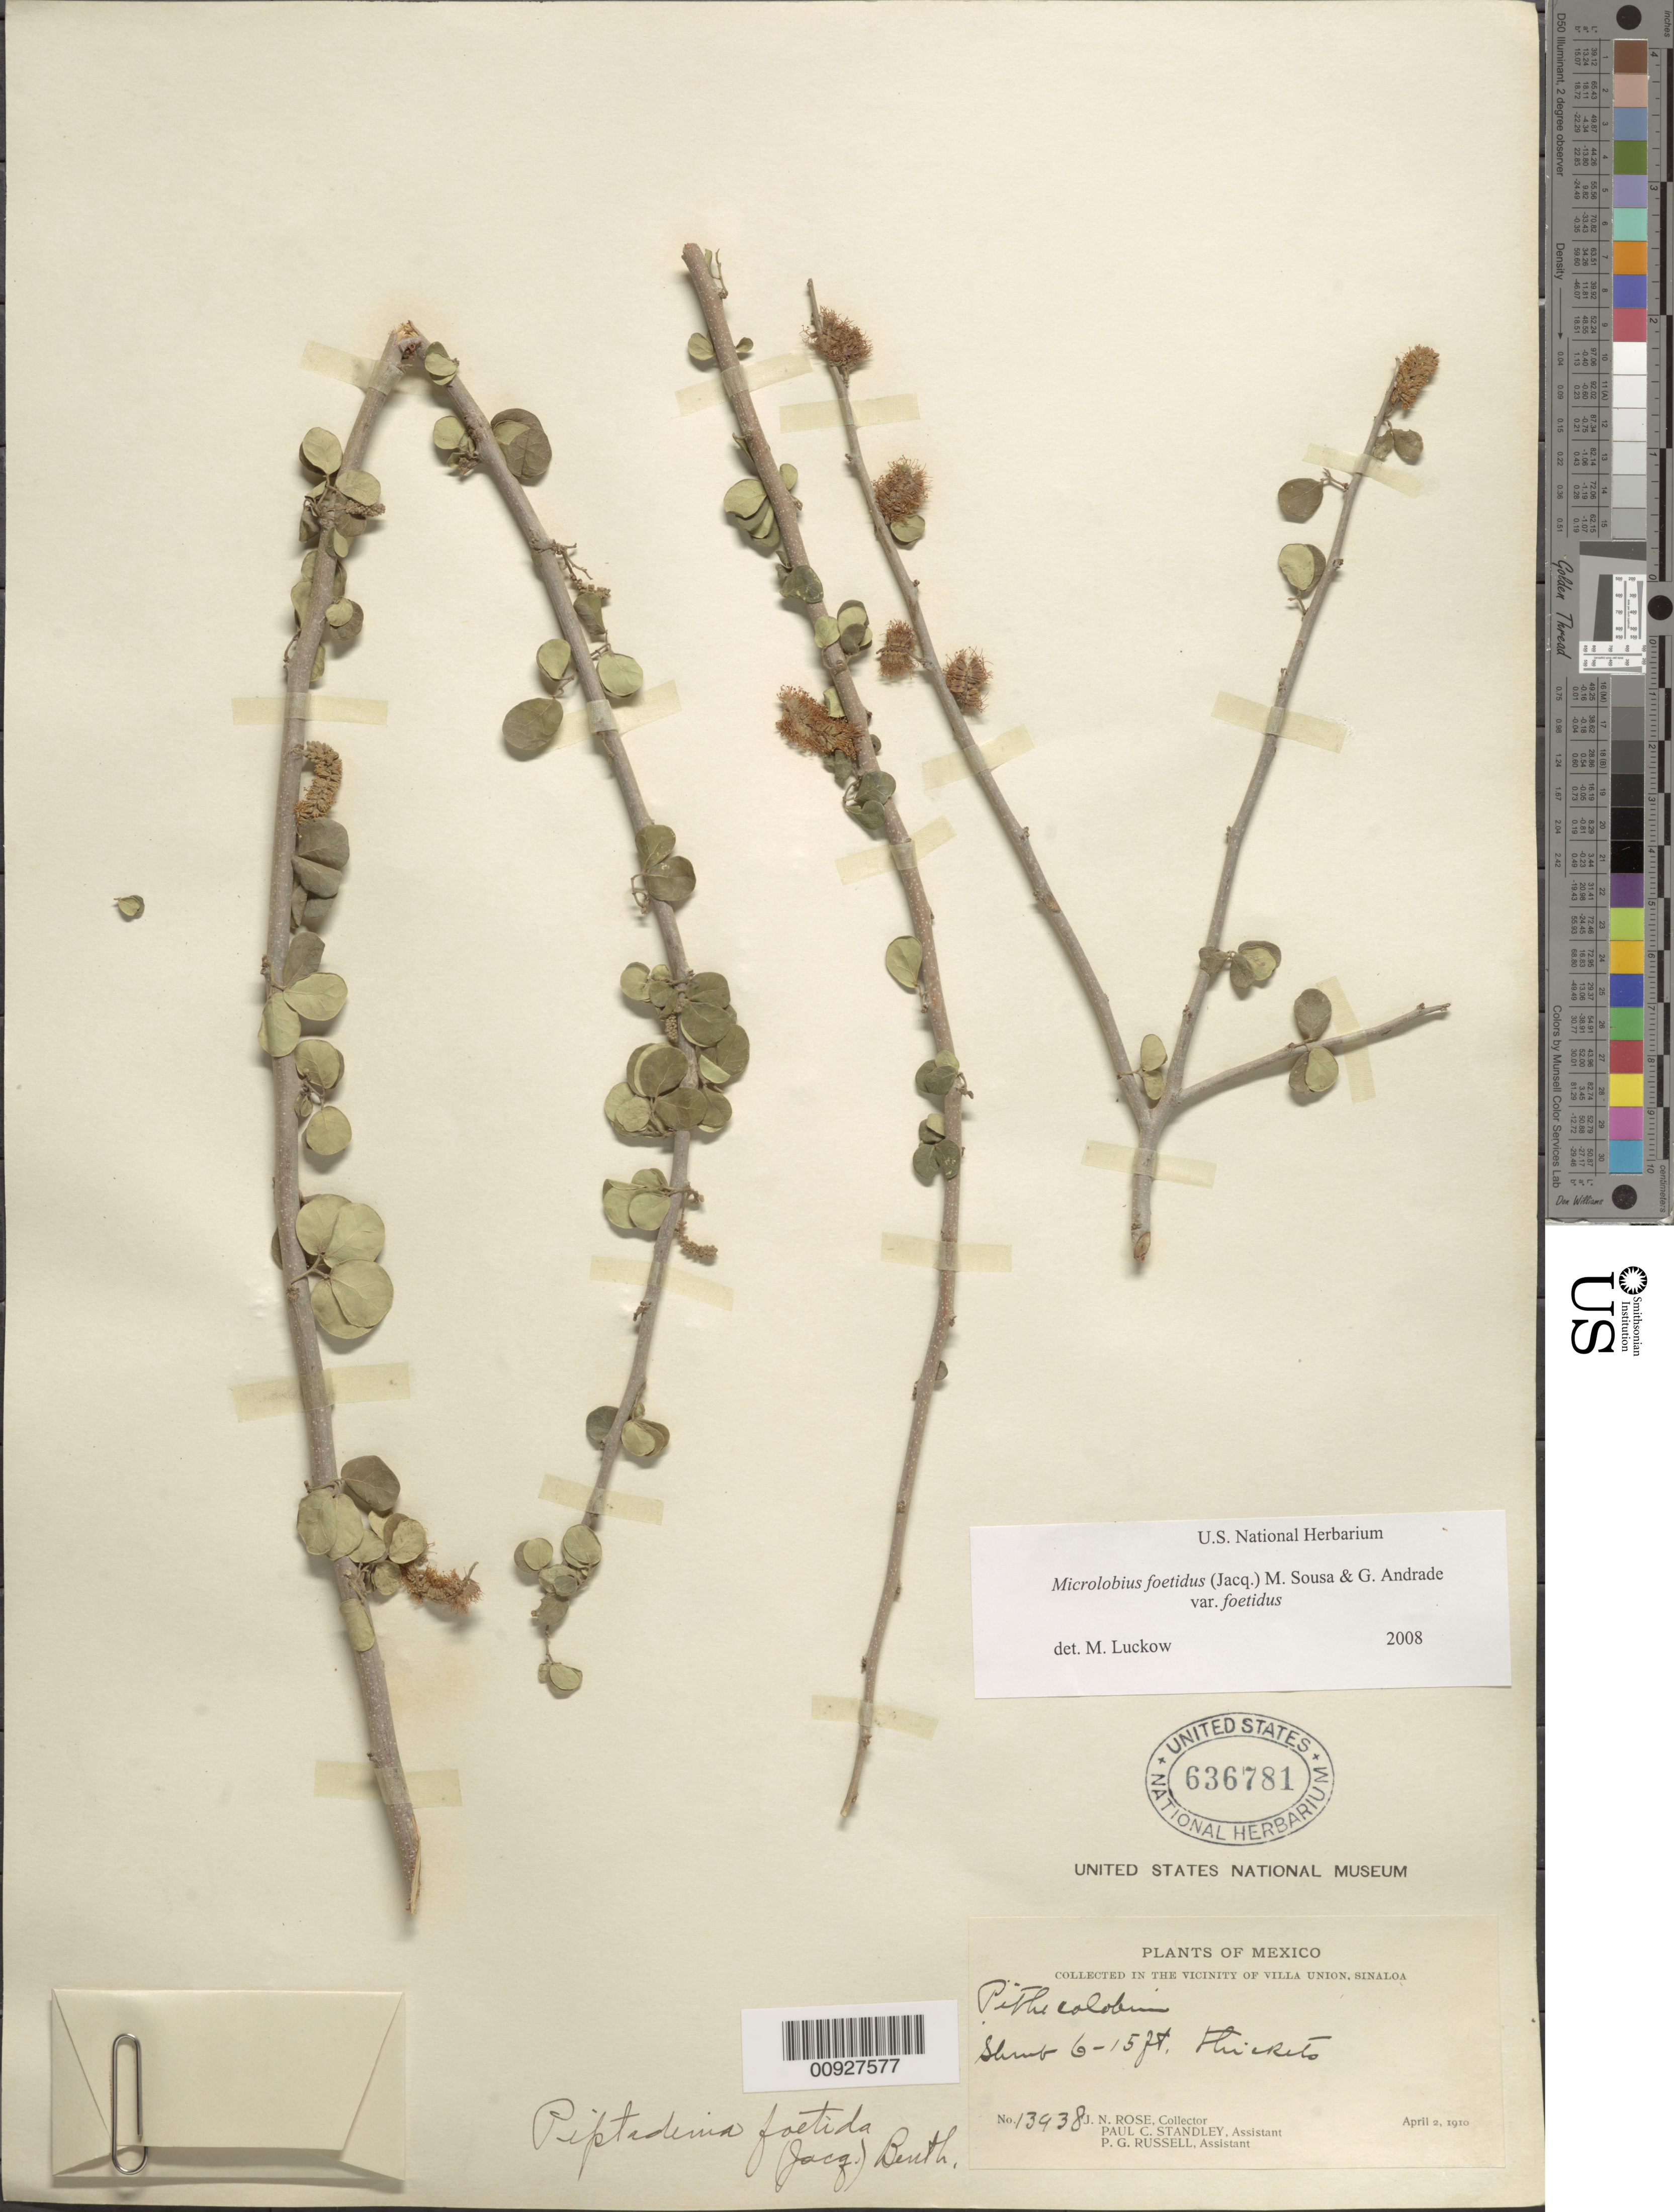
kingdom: Plantae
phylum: Tracheophyta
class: Magnoliopsida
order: Fabales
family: Fabaceae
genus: Microlobius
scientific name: Microlobius foetidus subsp. foetidus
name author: (Jacq.) M. Sousa & G. Andrade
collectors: J. N. Rose, P. C. Standley & P. G. Russell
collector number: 13938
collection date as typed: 02 Apr 1910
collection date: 1910-04-02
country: Mexico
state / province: Sinaloa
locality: In the vicinity of Villa Unión, Sinaloa.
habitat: Thickets.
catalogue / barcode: US 636781